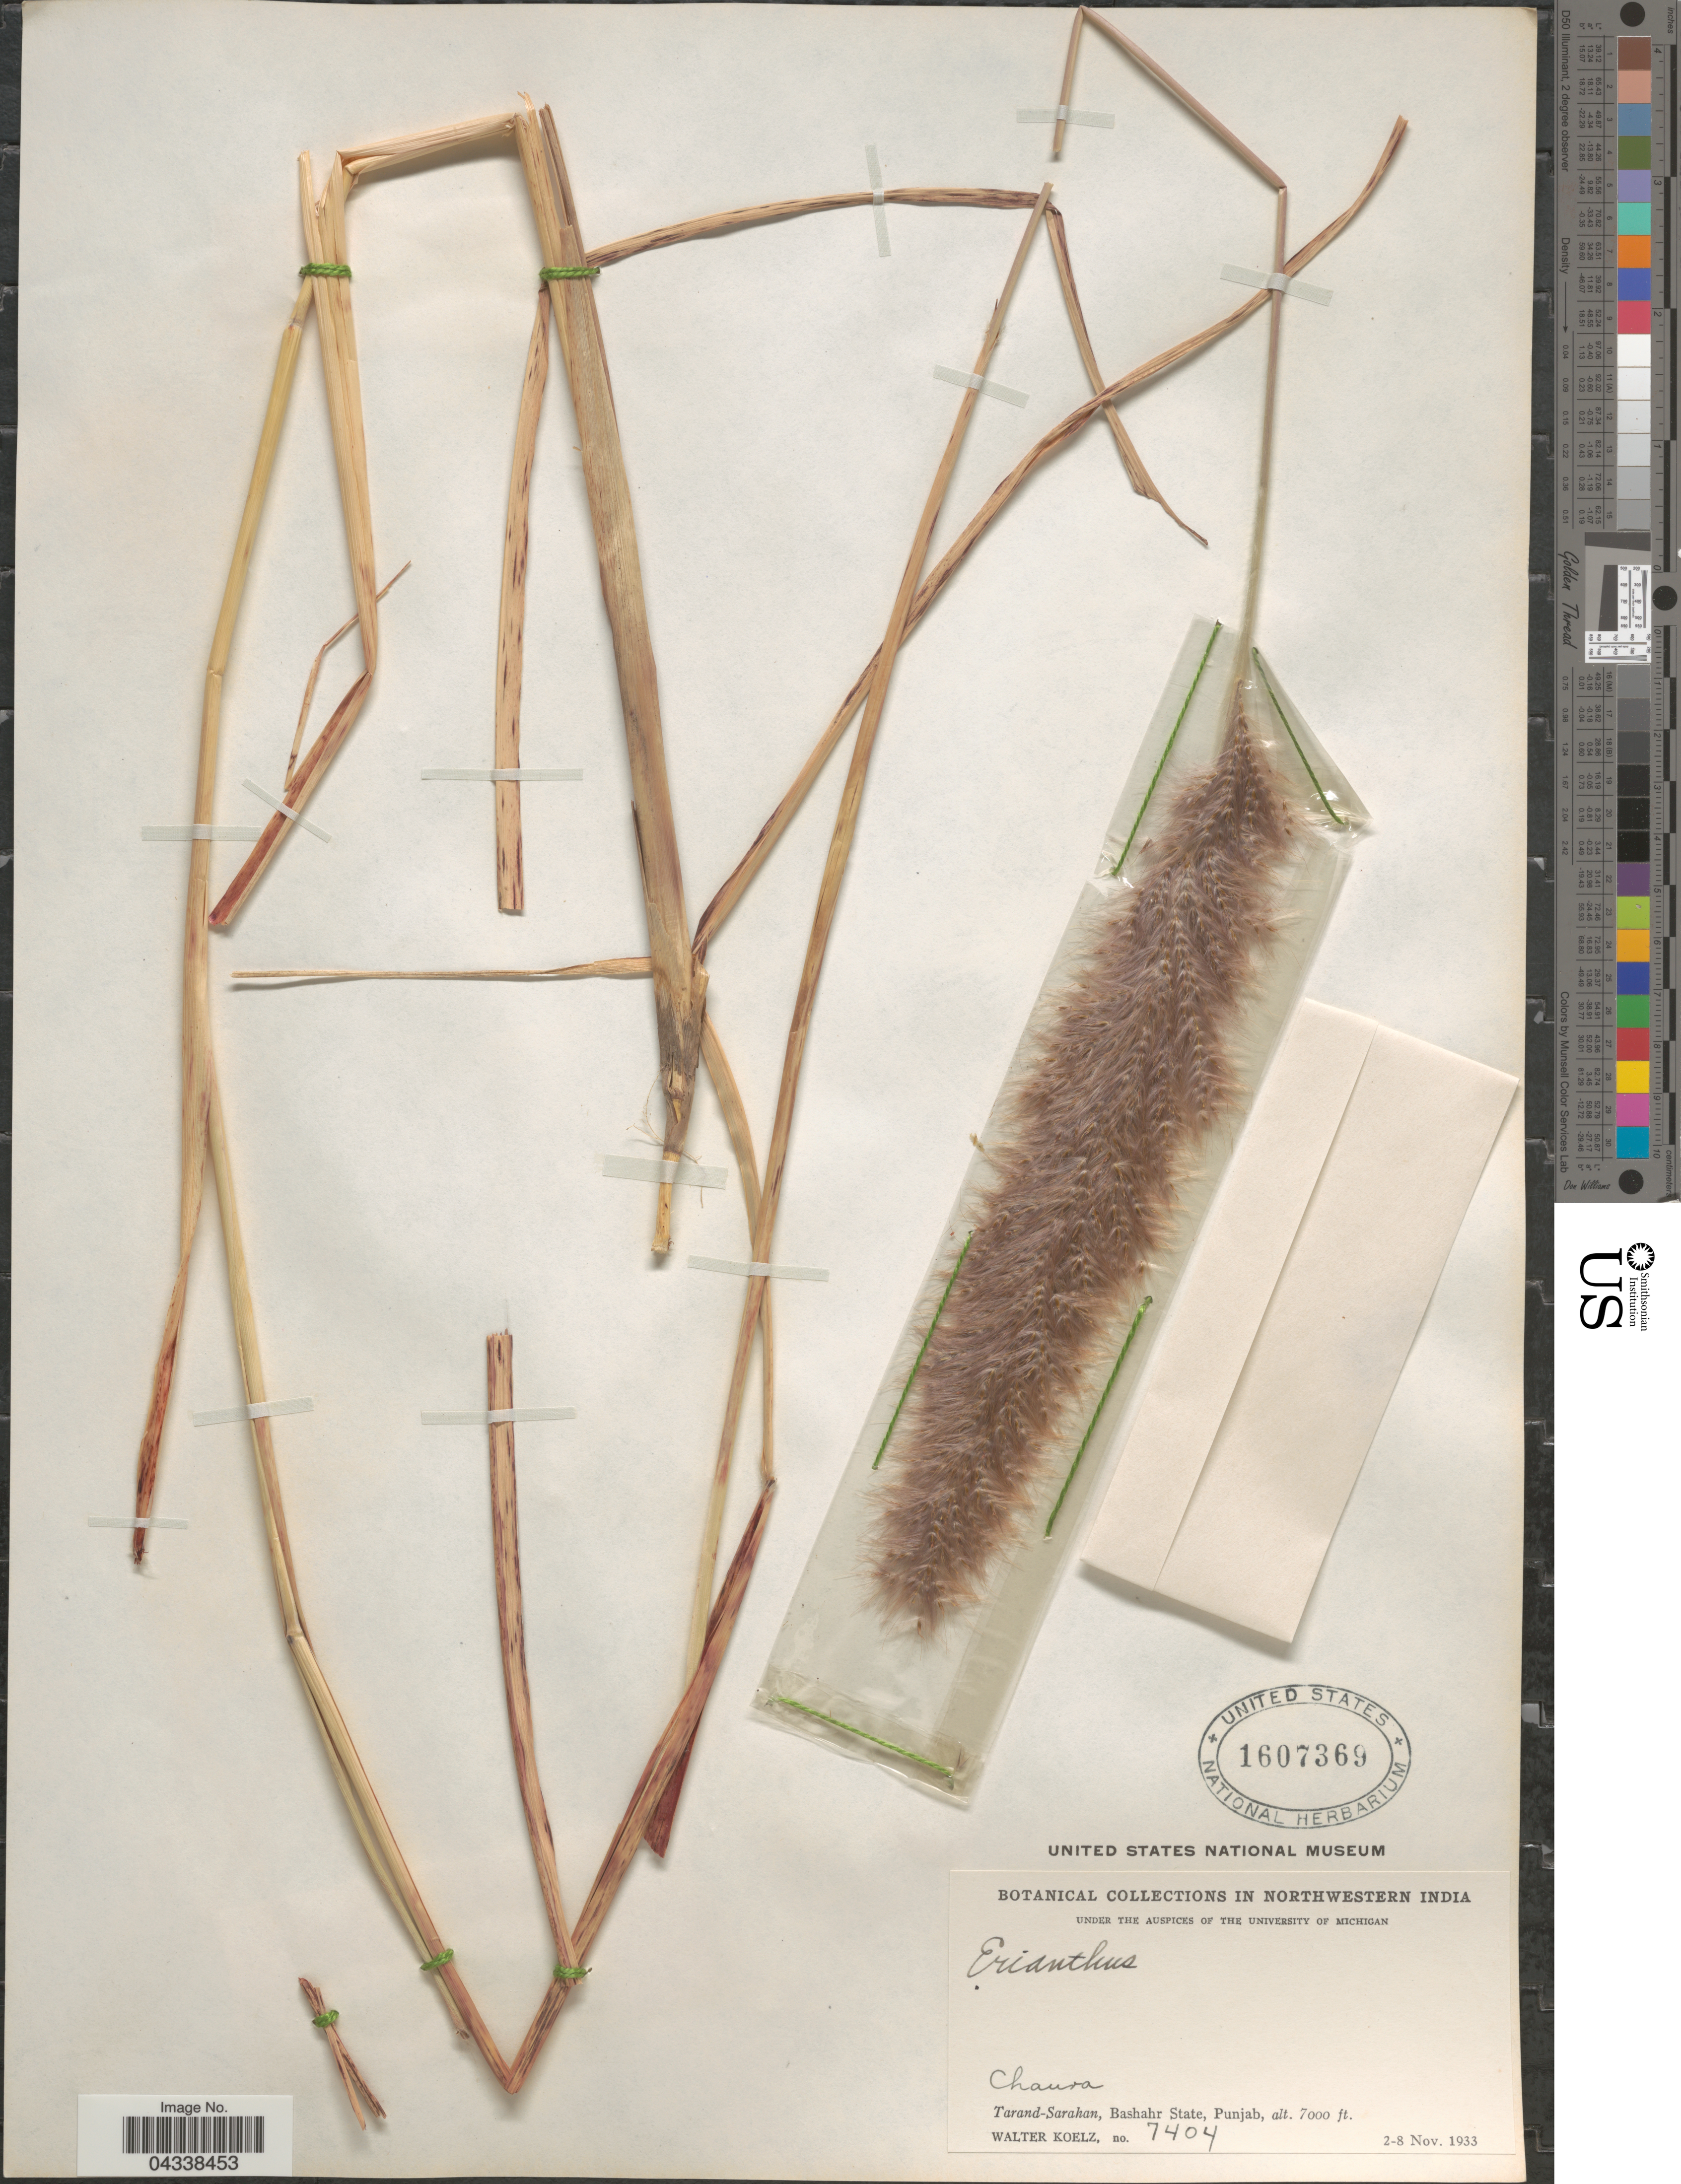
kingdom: Plantae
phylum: Tracheophyta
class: Liliopsida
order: Poales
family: Poaceae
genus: Saccharum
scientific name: Saccharum rufipilum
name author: Steud.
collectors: W. N. Koelz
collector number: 7404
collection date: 1933-11-02/1933-11-08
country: India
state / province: Punjab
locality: Northwestern India. Tarand-Sarahan, Bashahr State.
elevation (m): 2134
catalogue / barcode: US 1607369